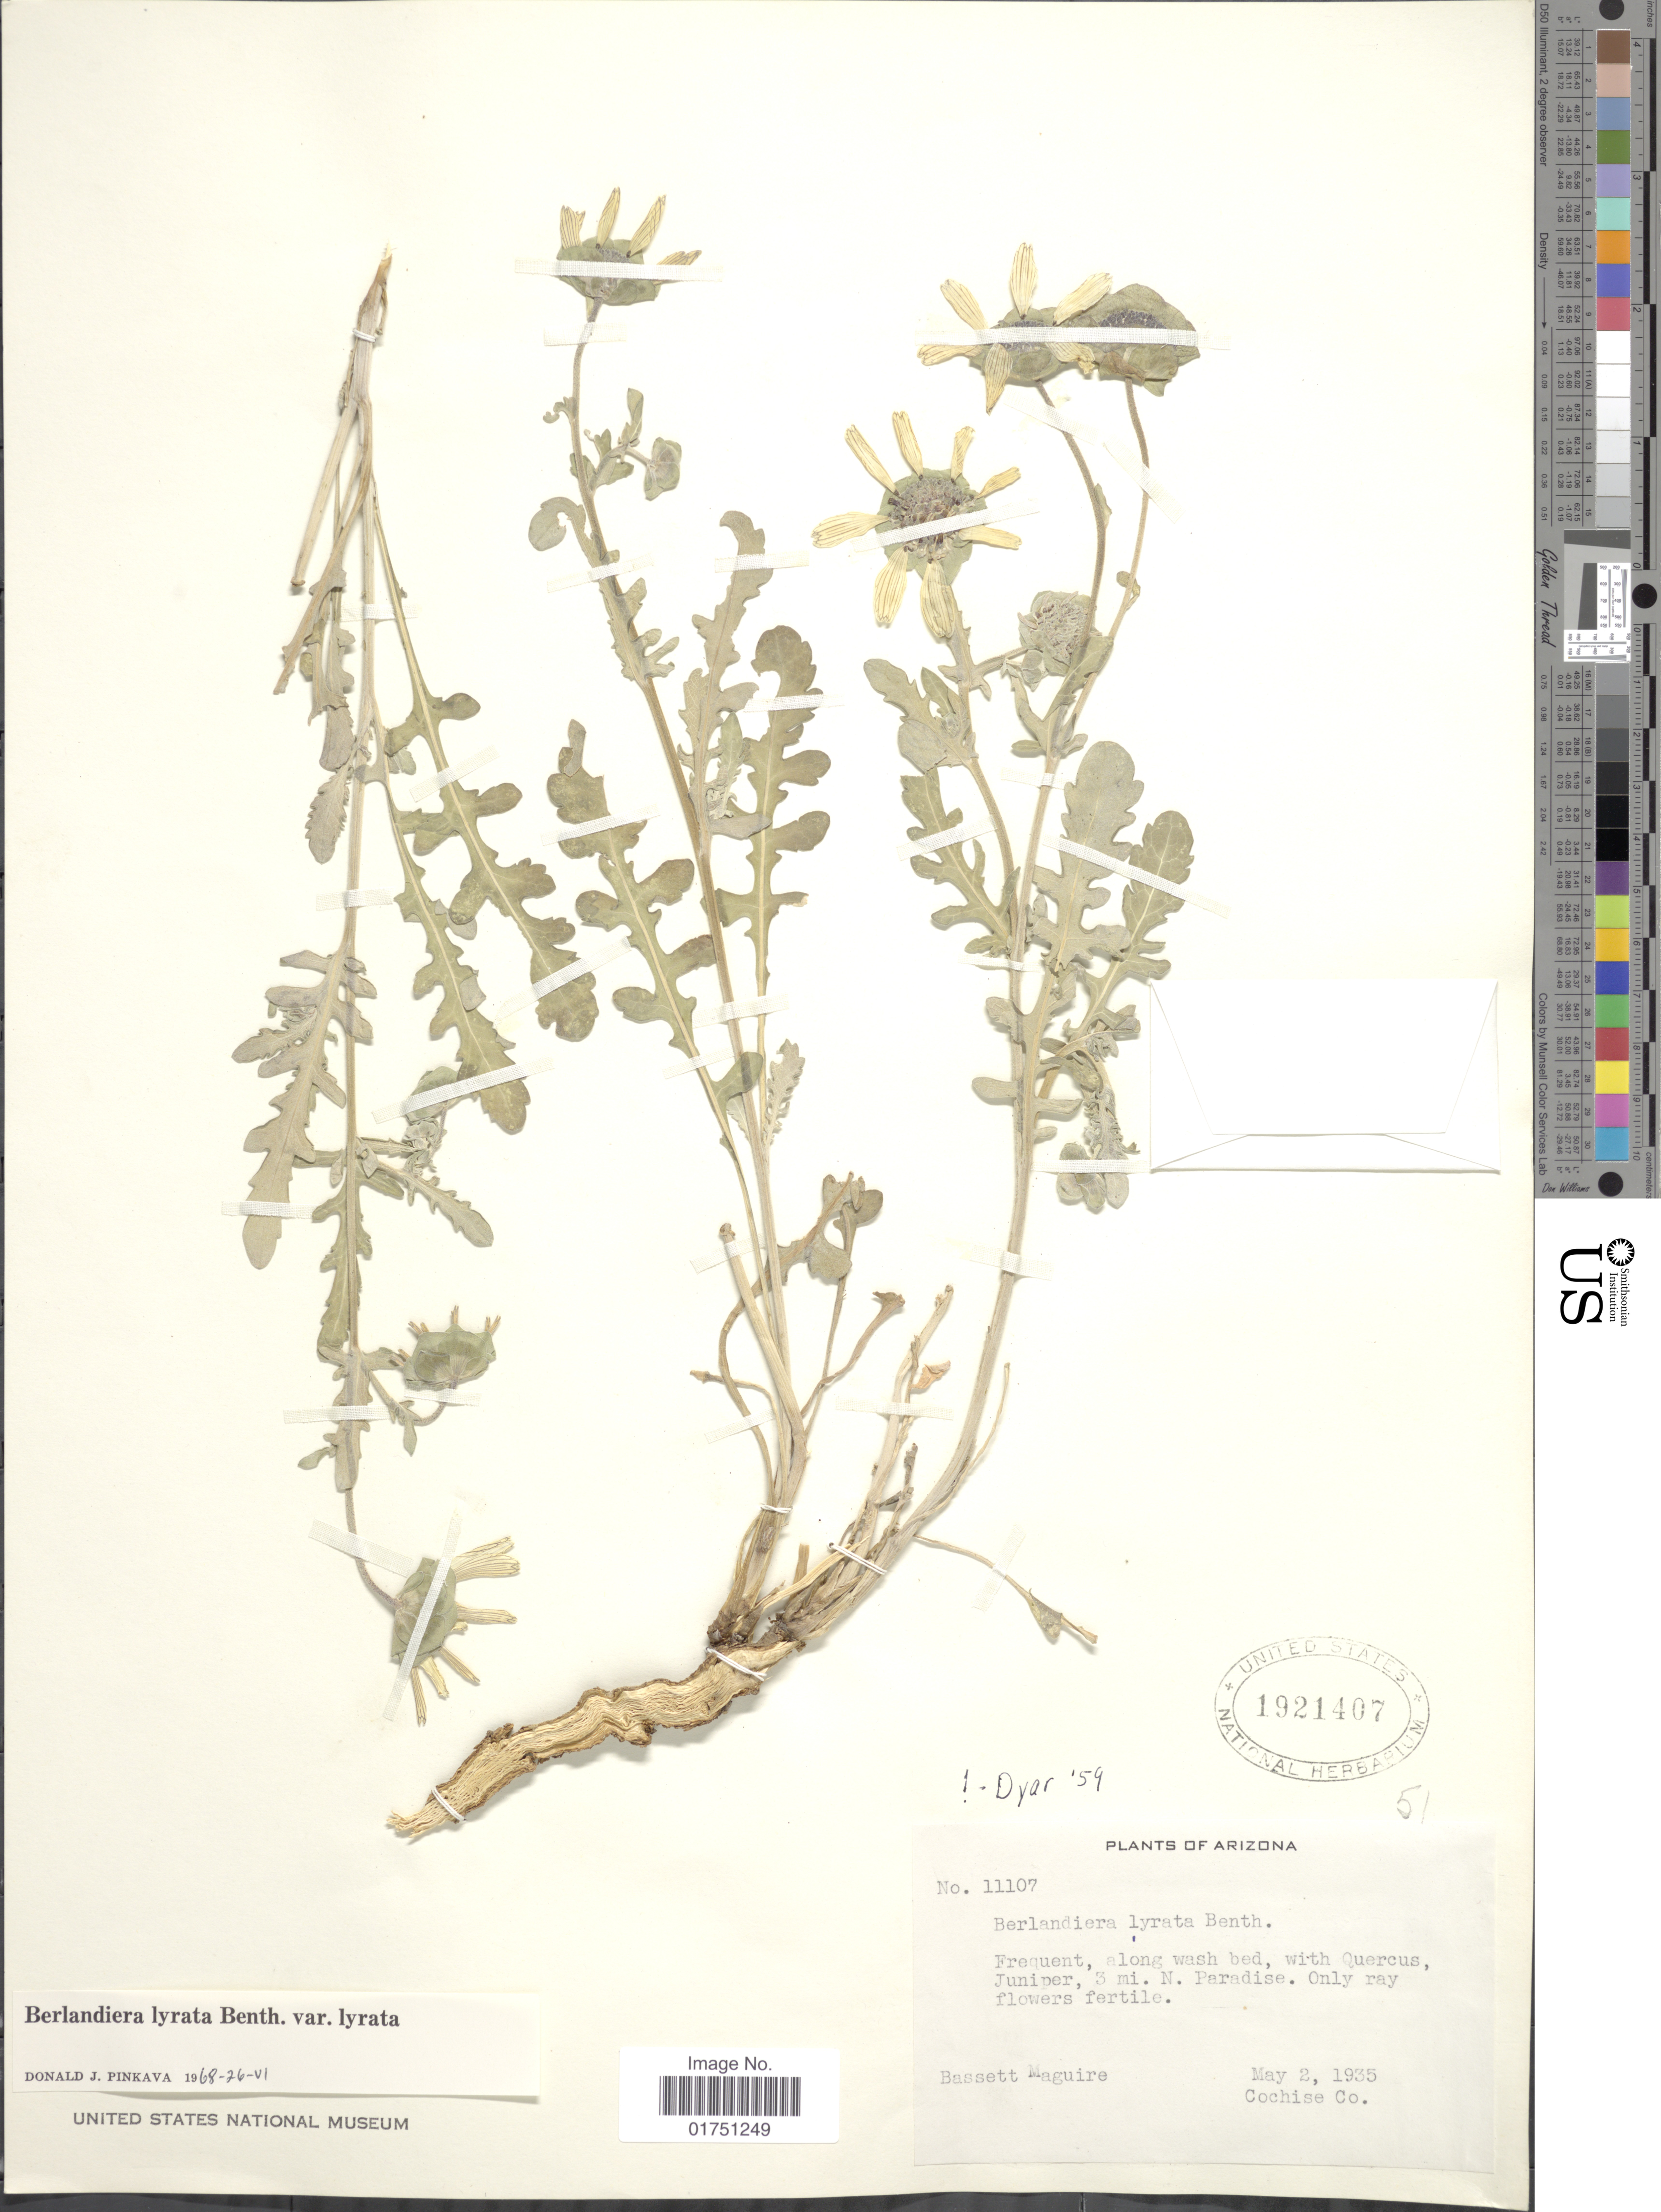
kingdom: Plantae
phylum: Tracheophyta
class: Magnoliopsida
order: Asterales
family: Asteraceae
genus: Berlandiera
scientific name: Berlandiera lyrata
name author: Benth.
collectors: B. Maguire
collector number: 11107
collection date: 1935-05-02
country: United States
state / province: Arizona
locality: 3 mi. N. Paradise. Cochise Co.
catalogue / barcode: US 1921407